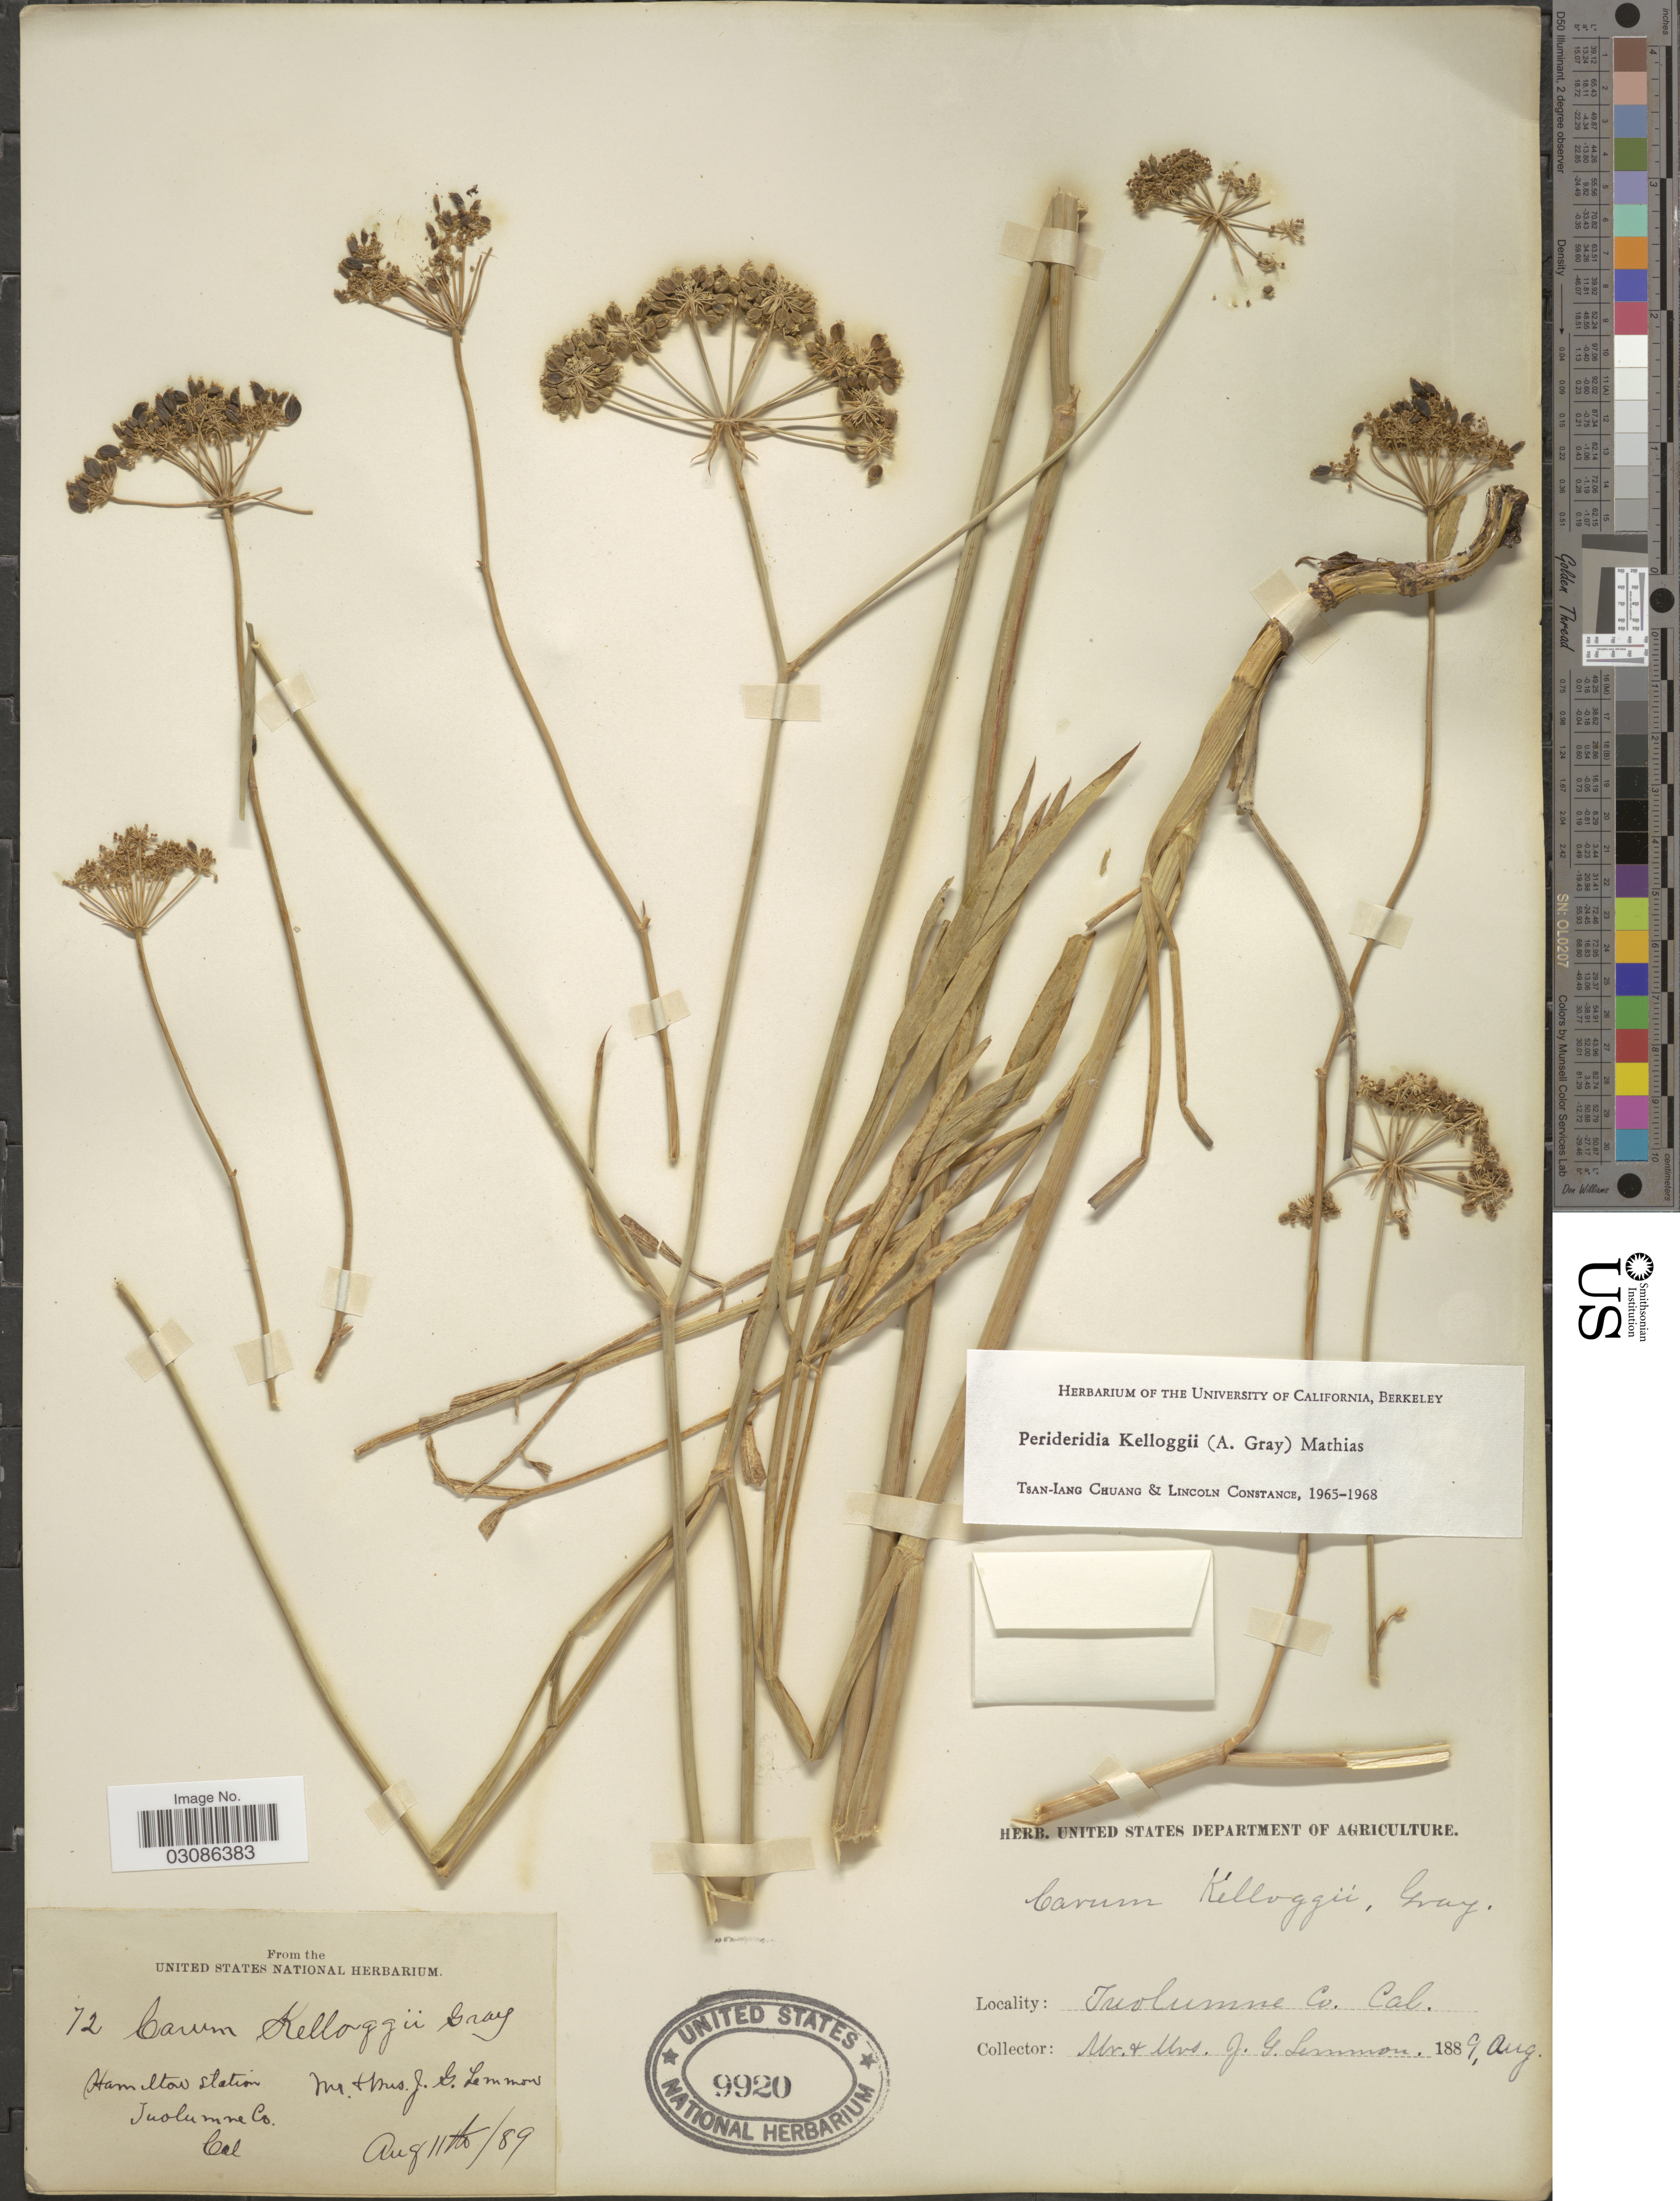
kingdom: Plantae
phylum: Tracheophyta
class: Magnoliopsida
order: Apiales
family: Apiaceae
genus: Perideridia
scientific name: Perideridia kelloggii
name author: (A. Gray) Mathias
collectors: J. Lemmon & Mrs. J. G. Lemmon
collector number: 72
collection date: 1889-08-11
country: United States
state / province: California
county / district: Tuolumne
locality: Tuolumne Co., Hamilton Station.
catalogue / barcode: US 9920